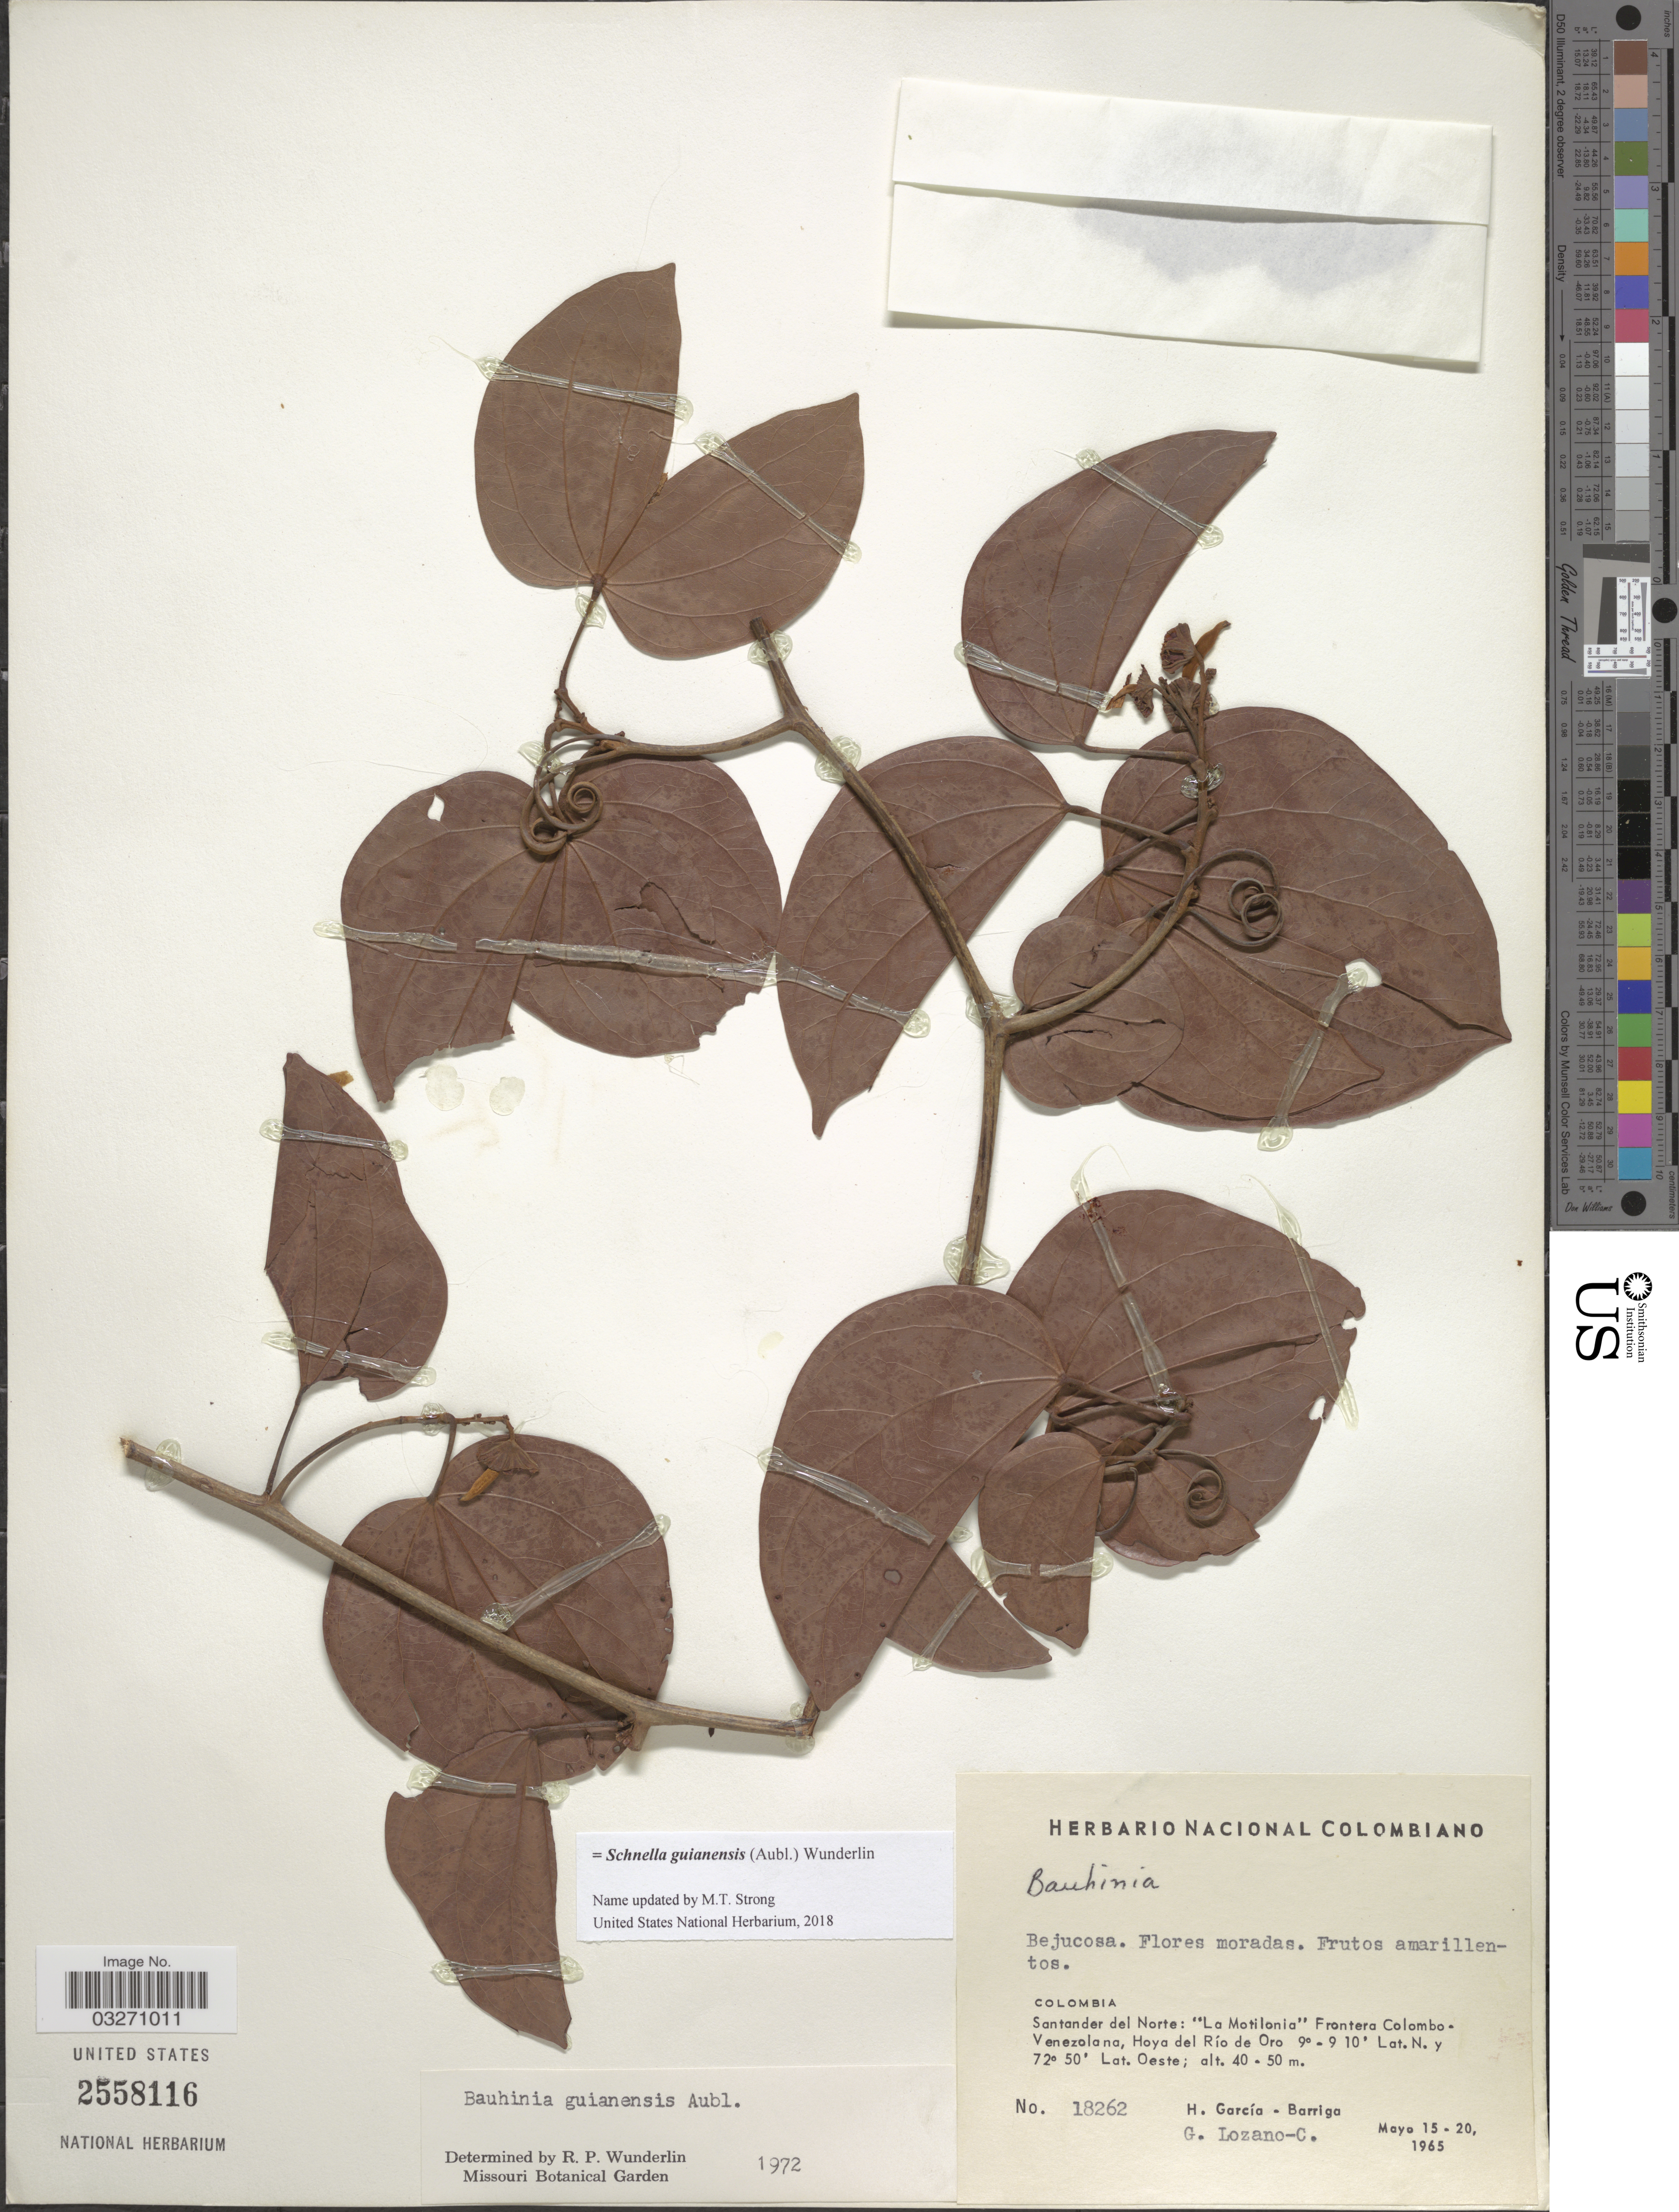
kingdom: Plantae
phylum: Tracheophyta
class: Magnoliopsida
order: Fabales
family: Fabaceae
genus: Schnella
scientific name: Schnella guianensis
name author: (Aubl.) Wunderlin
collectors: H. García Barriga & G. Lozano-Contreras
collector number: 18262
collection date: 1965-05-15/1965-05-20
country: Colombia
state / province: Norte de Santander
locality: Santander del Norte: "La Motilonia" Frontera Colombo-Venezolana, Hoya del Río de Oro.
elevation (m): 40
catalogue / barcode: US 2558116